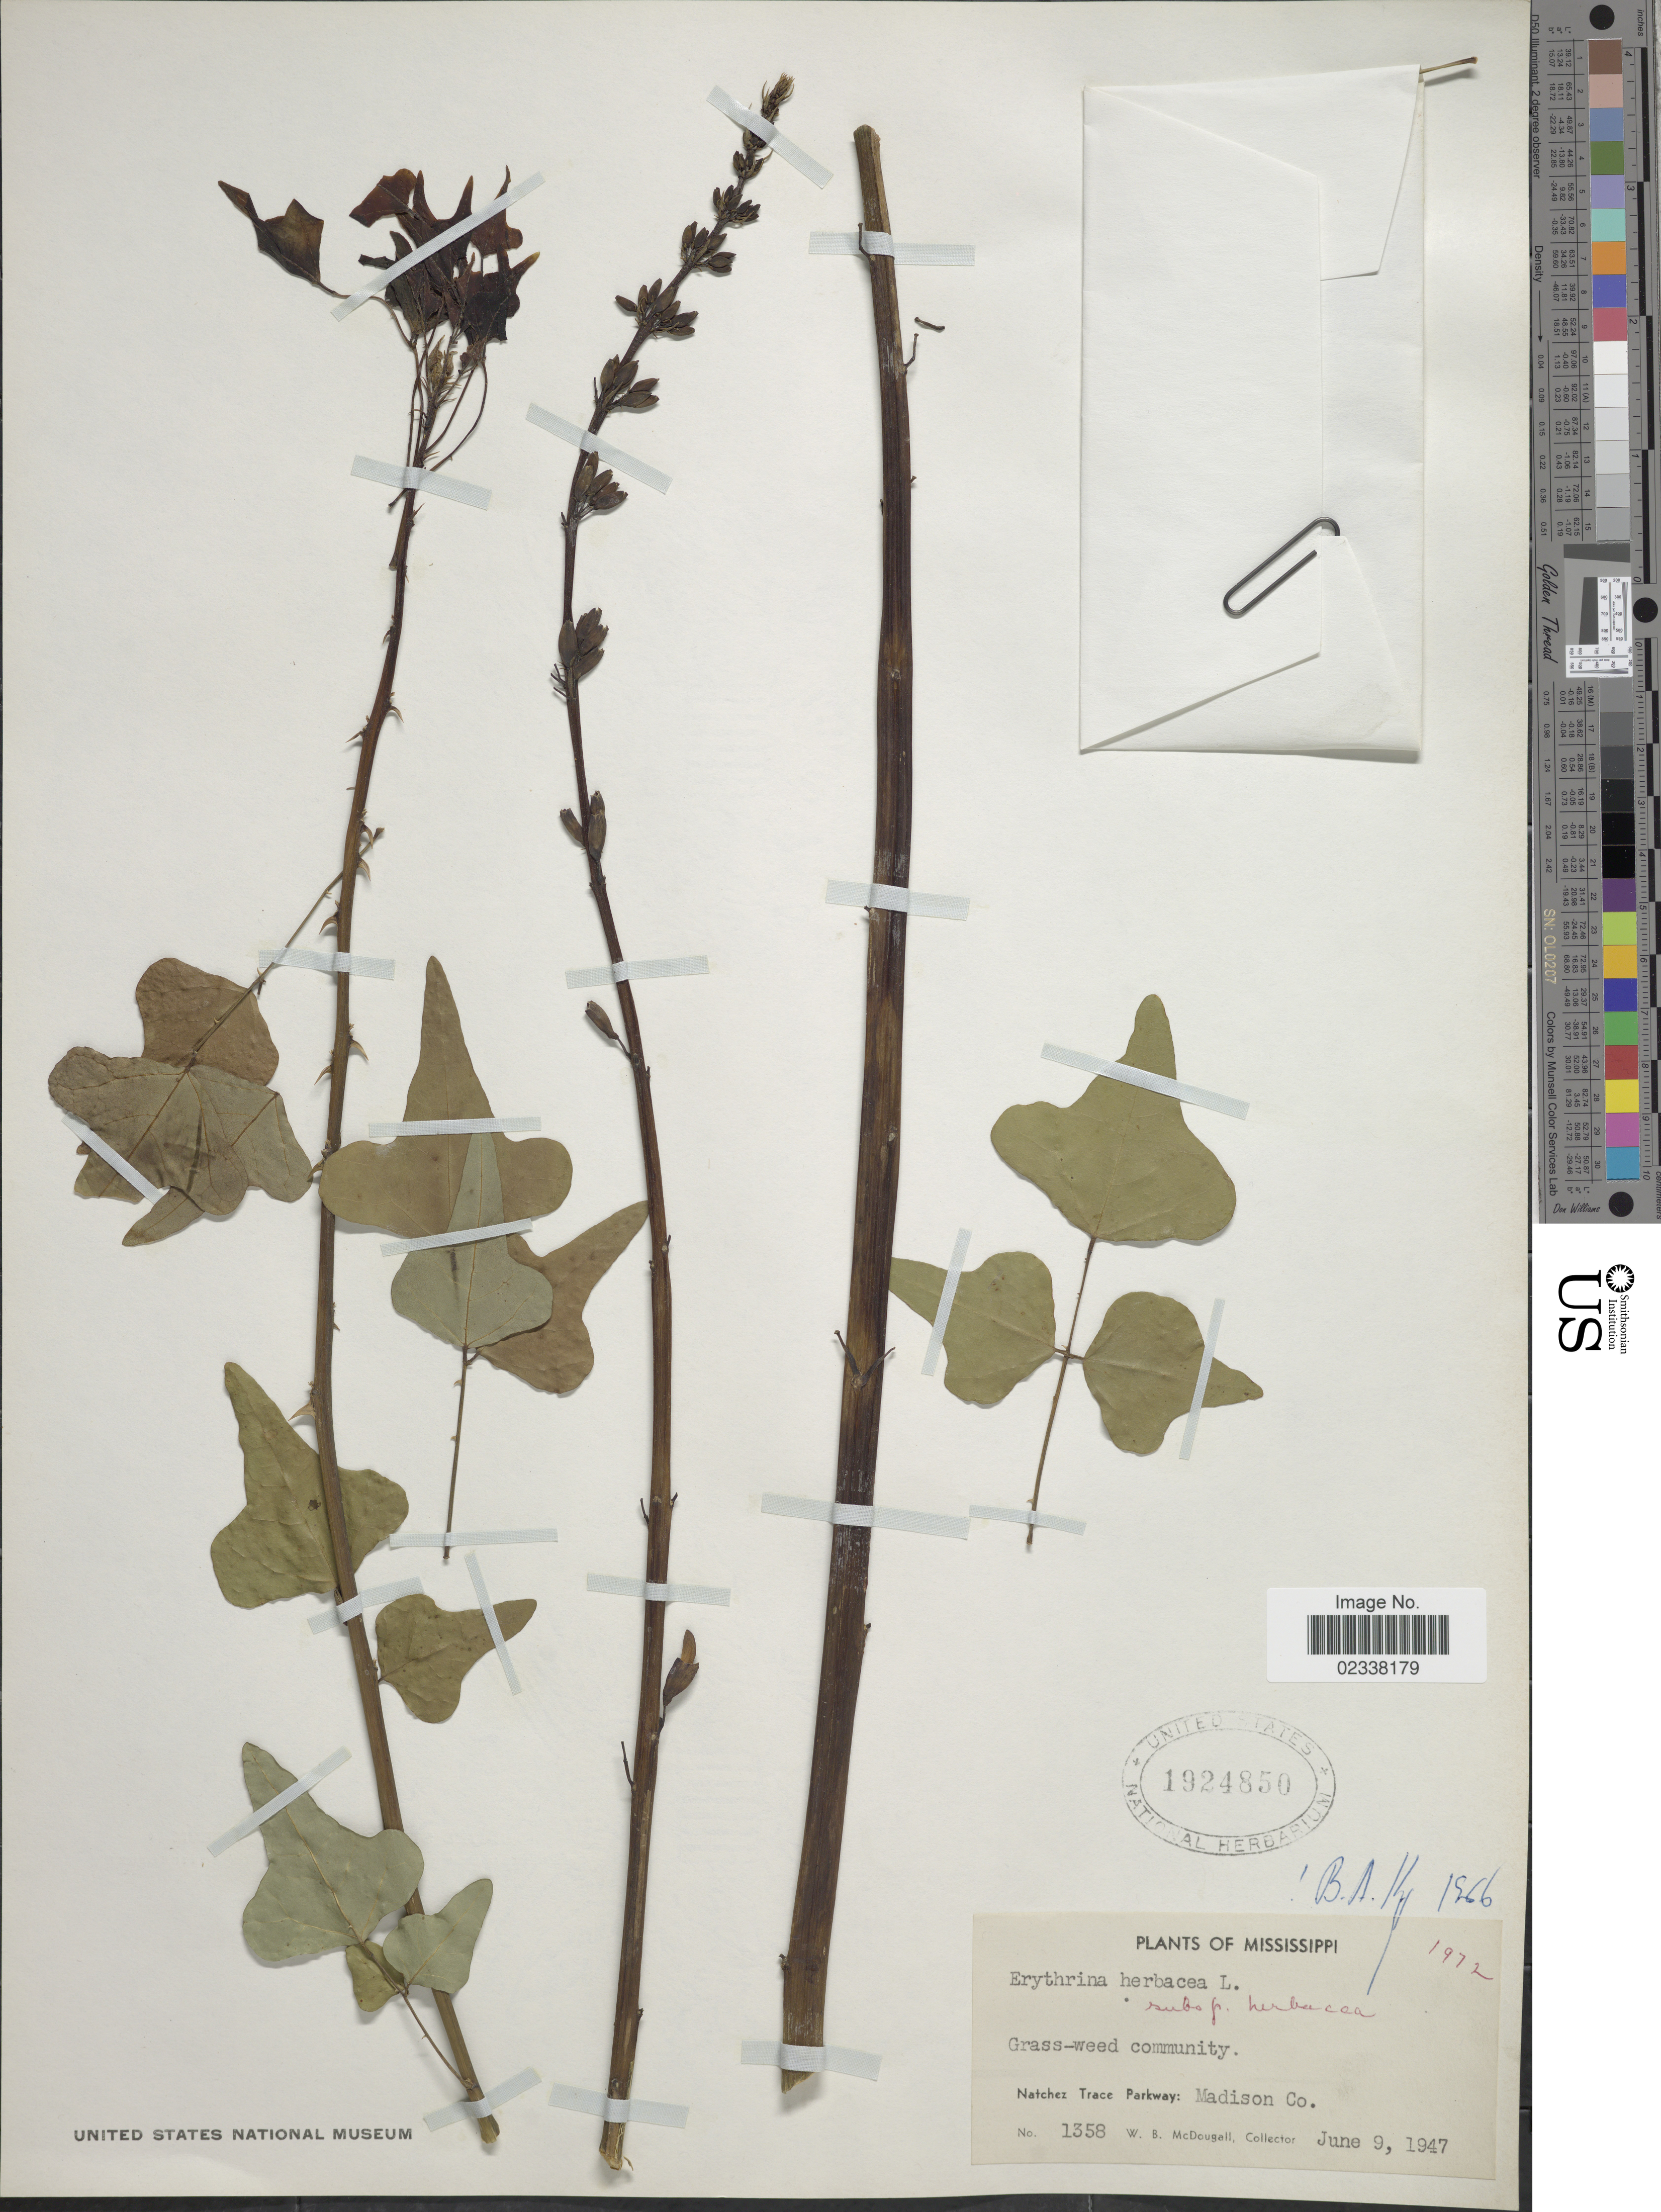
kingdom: Plantae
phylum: Tracheophyta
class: Magnoliopsida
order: Fabales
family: Fabaceae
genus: Erythrina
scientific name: Erythrina herbacea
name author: L.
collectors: W. B. McDougall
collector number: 1358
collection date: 1947-06-09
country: United States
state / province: Mississippi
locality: Natchez Trace Parkway: Madison Co.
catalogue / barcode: US 1924850